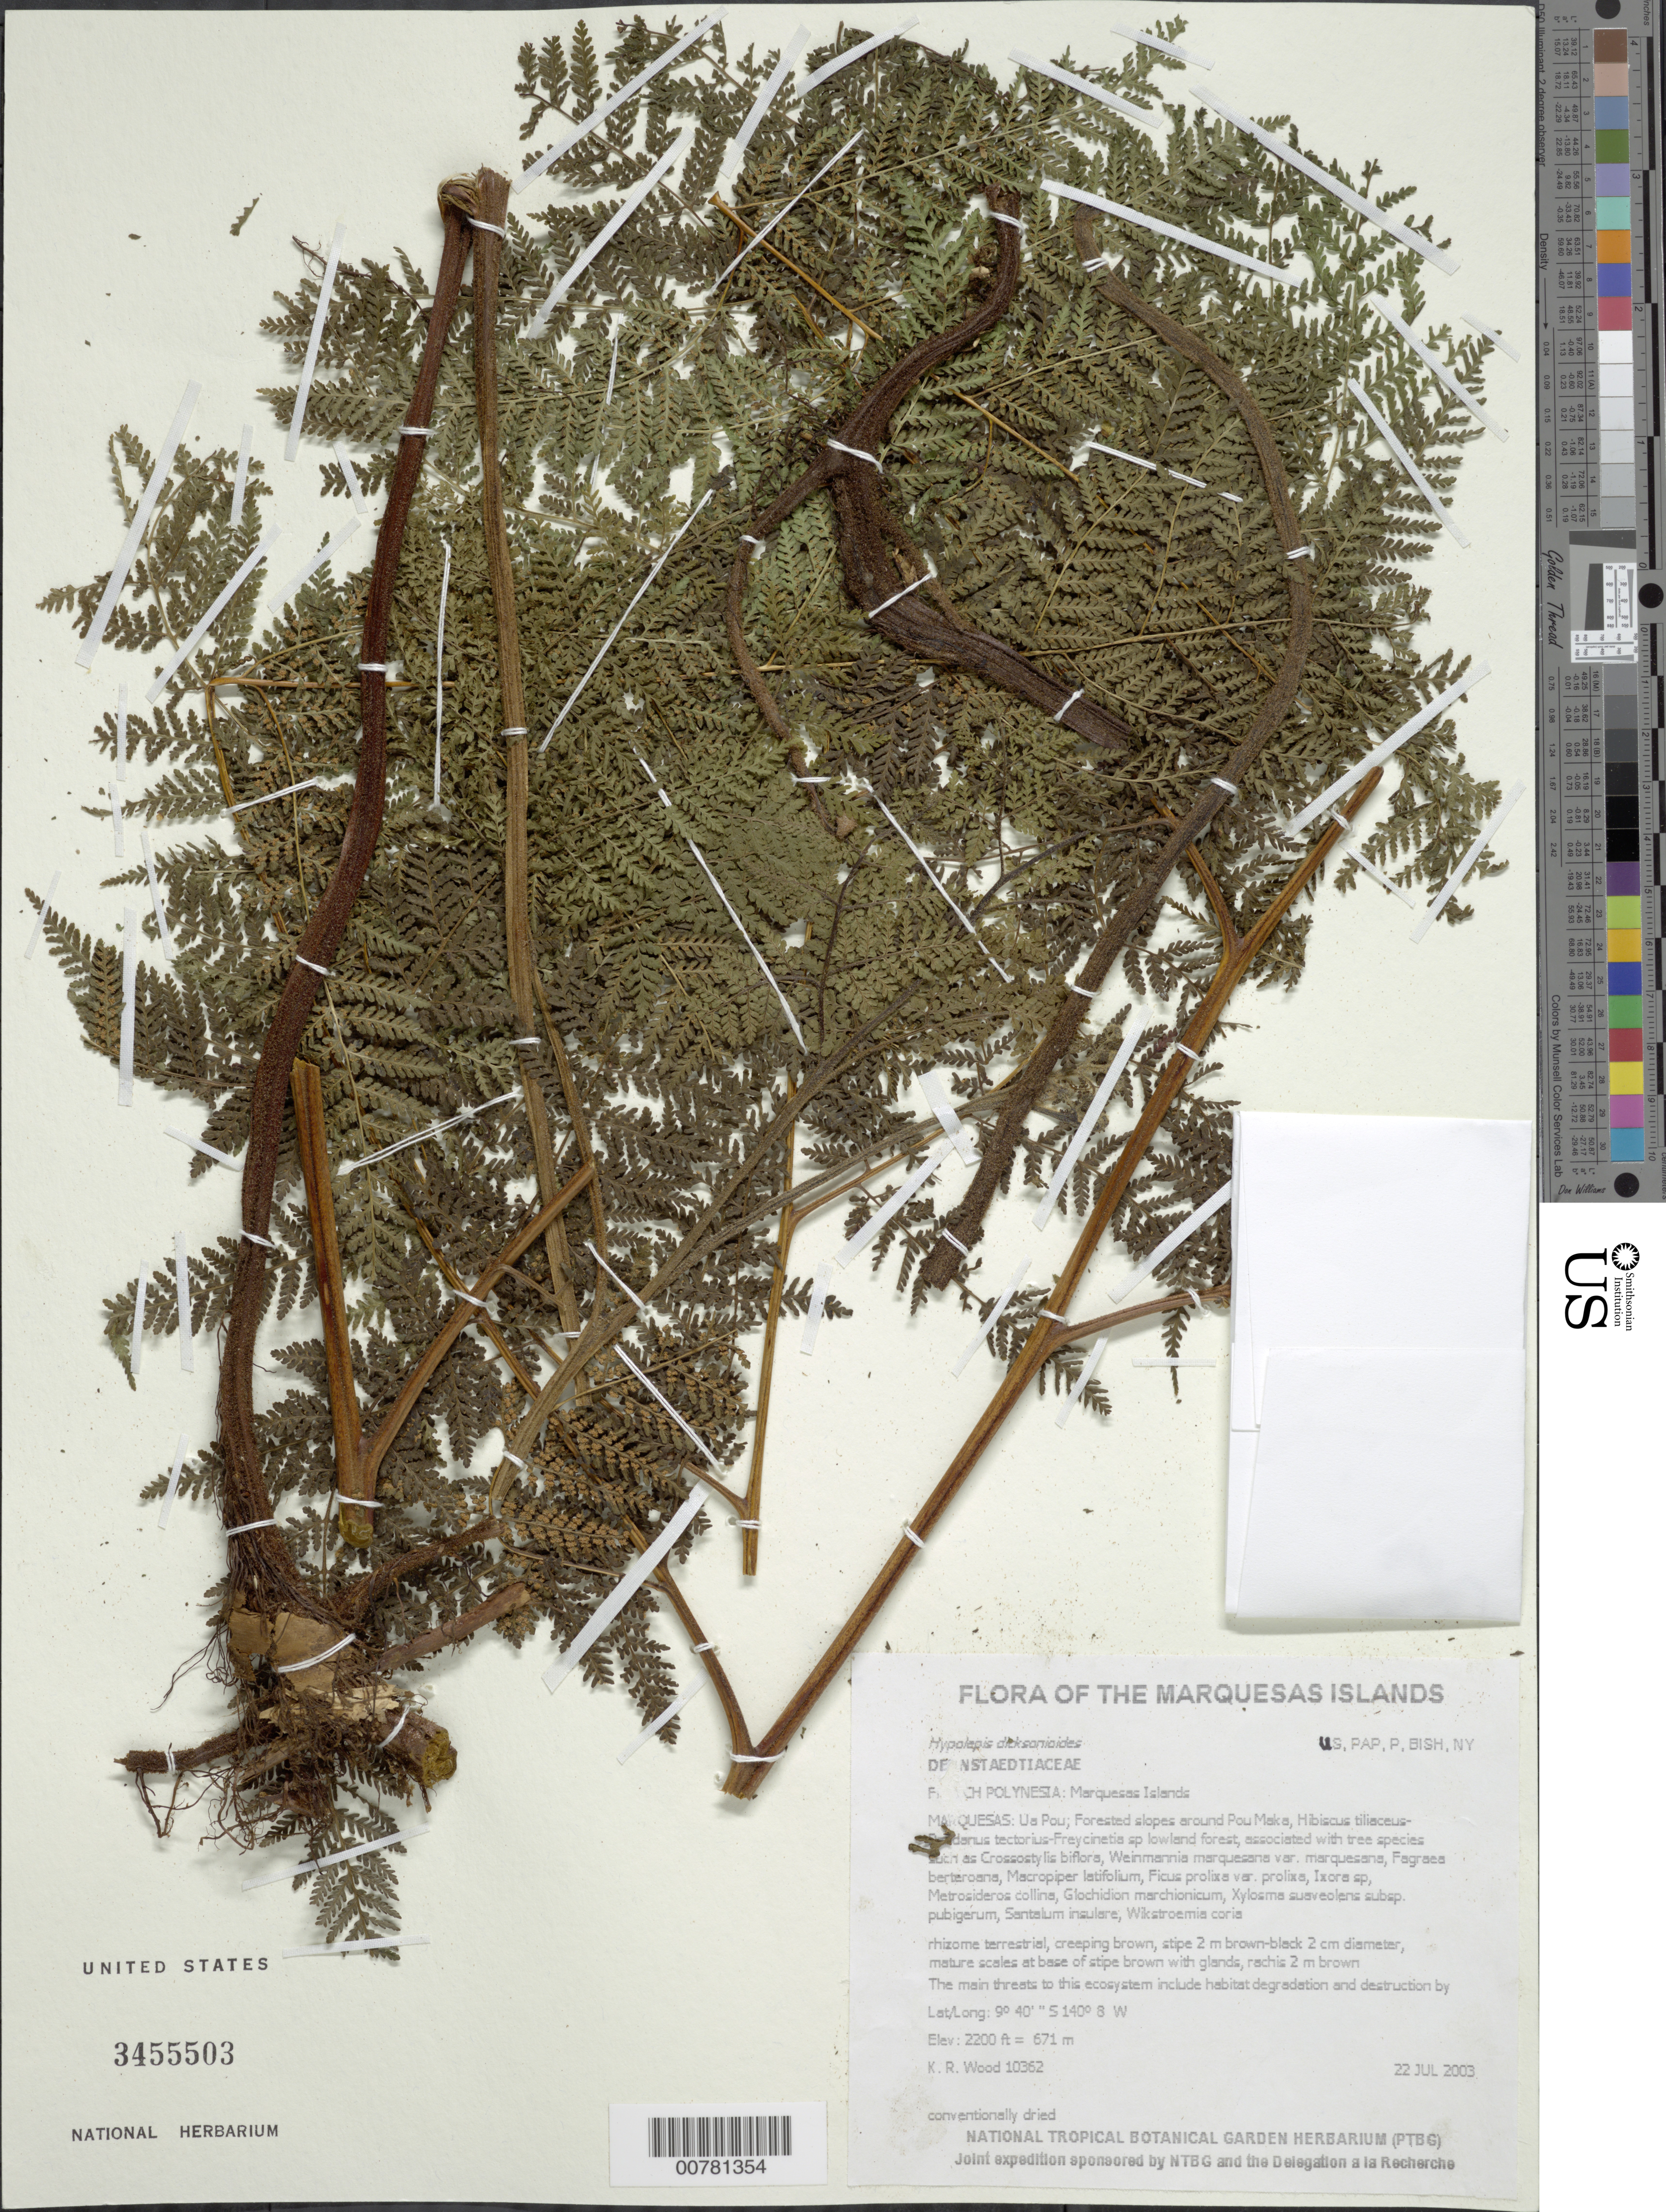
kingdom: Plantae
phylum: Tracheophyta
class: Polypodiopsida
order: Polypodiales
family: Dennstaedtiaceae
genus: Hypolepis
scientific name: Hypolepis dicksonioides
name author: (Endl.) Hook.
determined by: Lorence, David H., (PTBG), National Tropical Botanical Garden (UNITED STATES)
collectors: K. R. Wood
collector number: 10362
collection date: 2003-07-22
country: French Polynesia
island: Ua Pou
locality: Forested slopes around Pou Maka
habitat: Hibiscus tiliaceus - Pandanus tectorius - Freycinetia sp lowland forest. Upper slope, steep slope, closed, wet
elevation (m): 671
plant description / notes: Habitat degradation and destruction by feral pigs, catastrophic extinction through environmental events, predation by rats that eat seeds, competition with non-native plant taxa such as Ageratum conyzoides, Emilia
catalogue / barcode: US 3455503